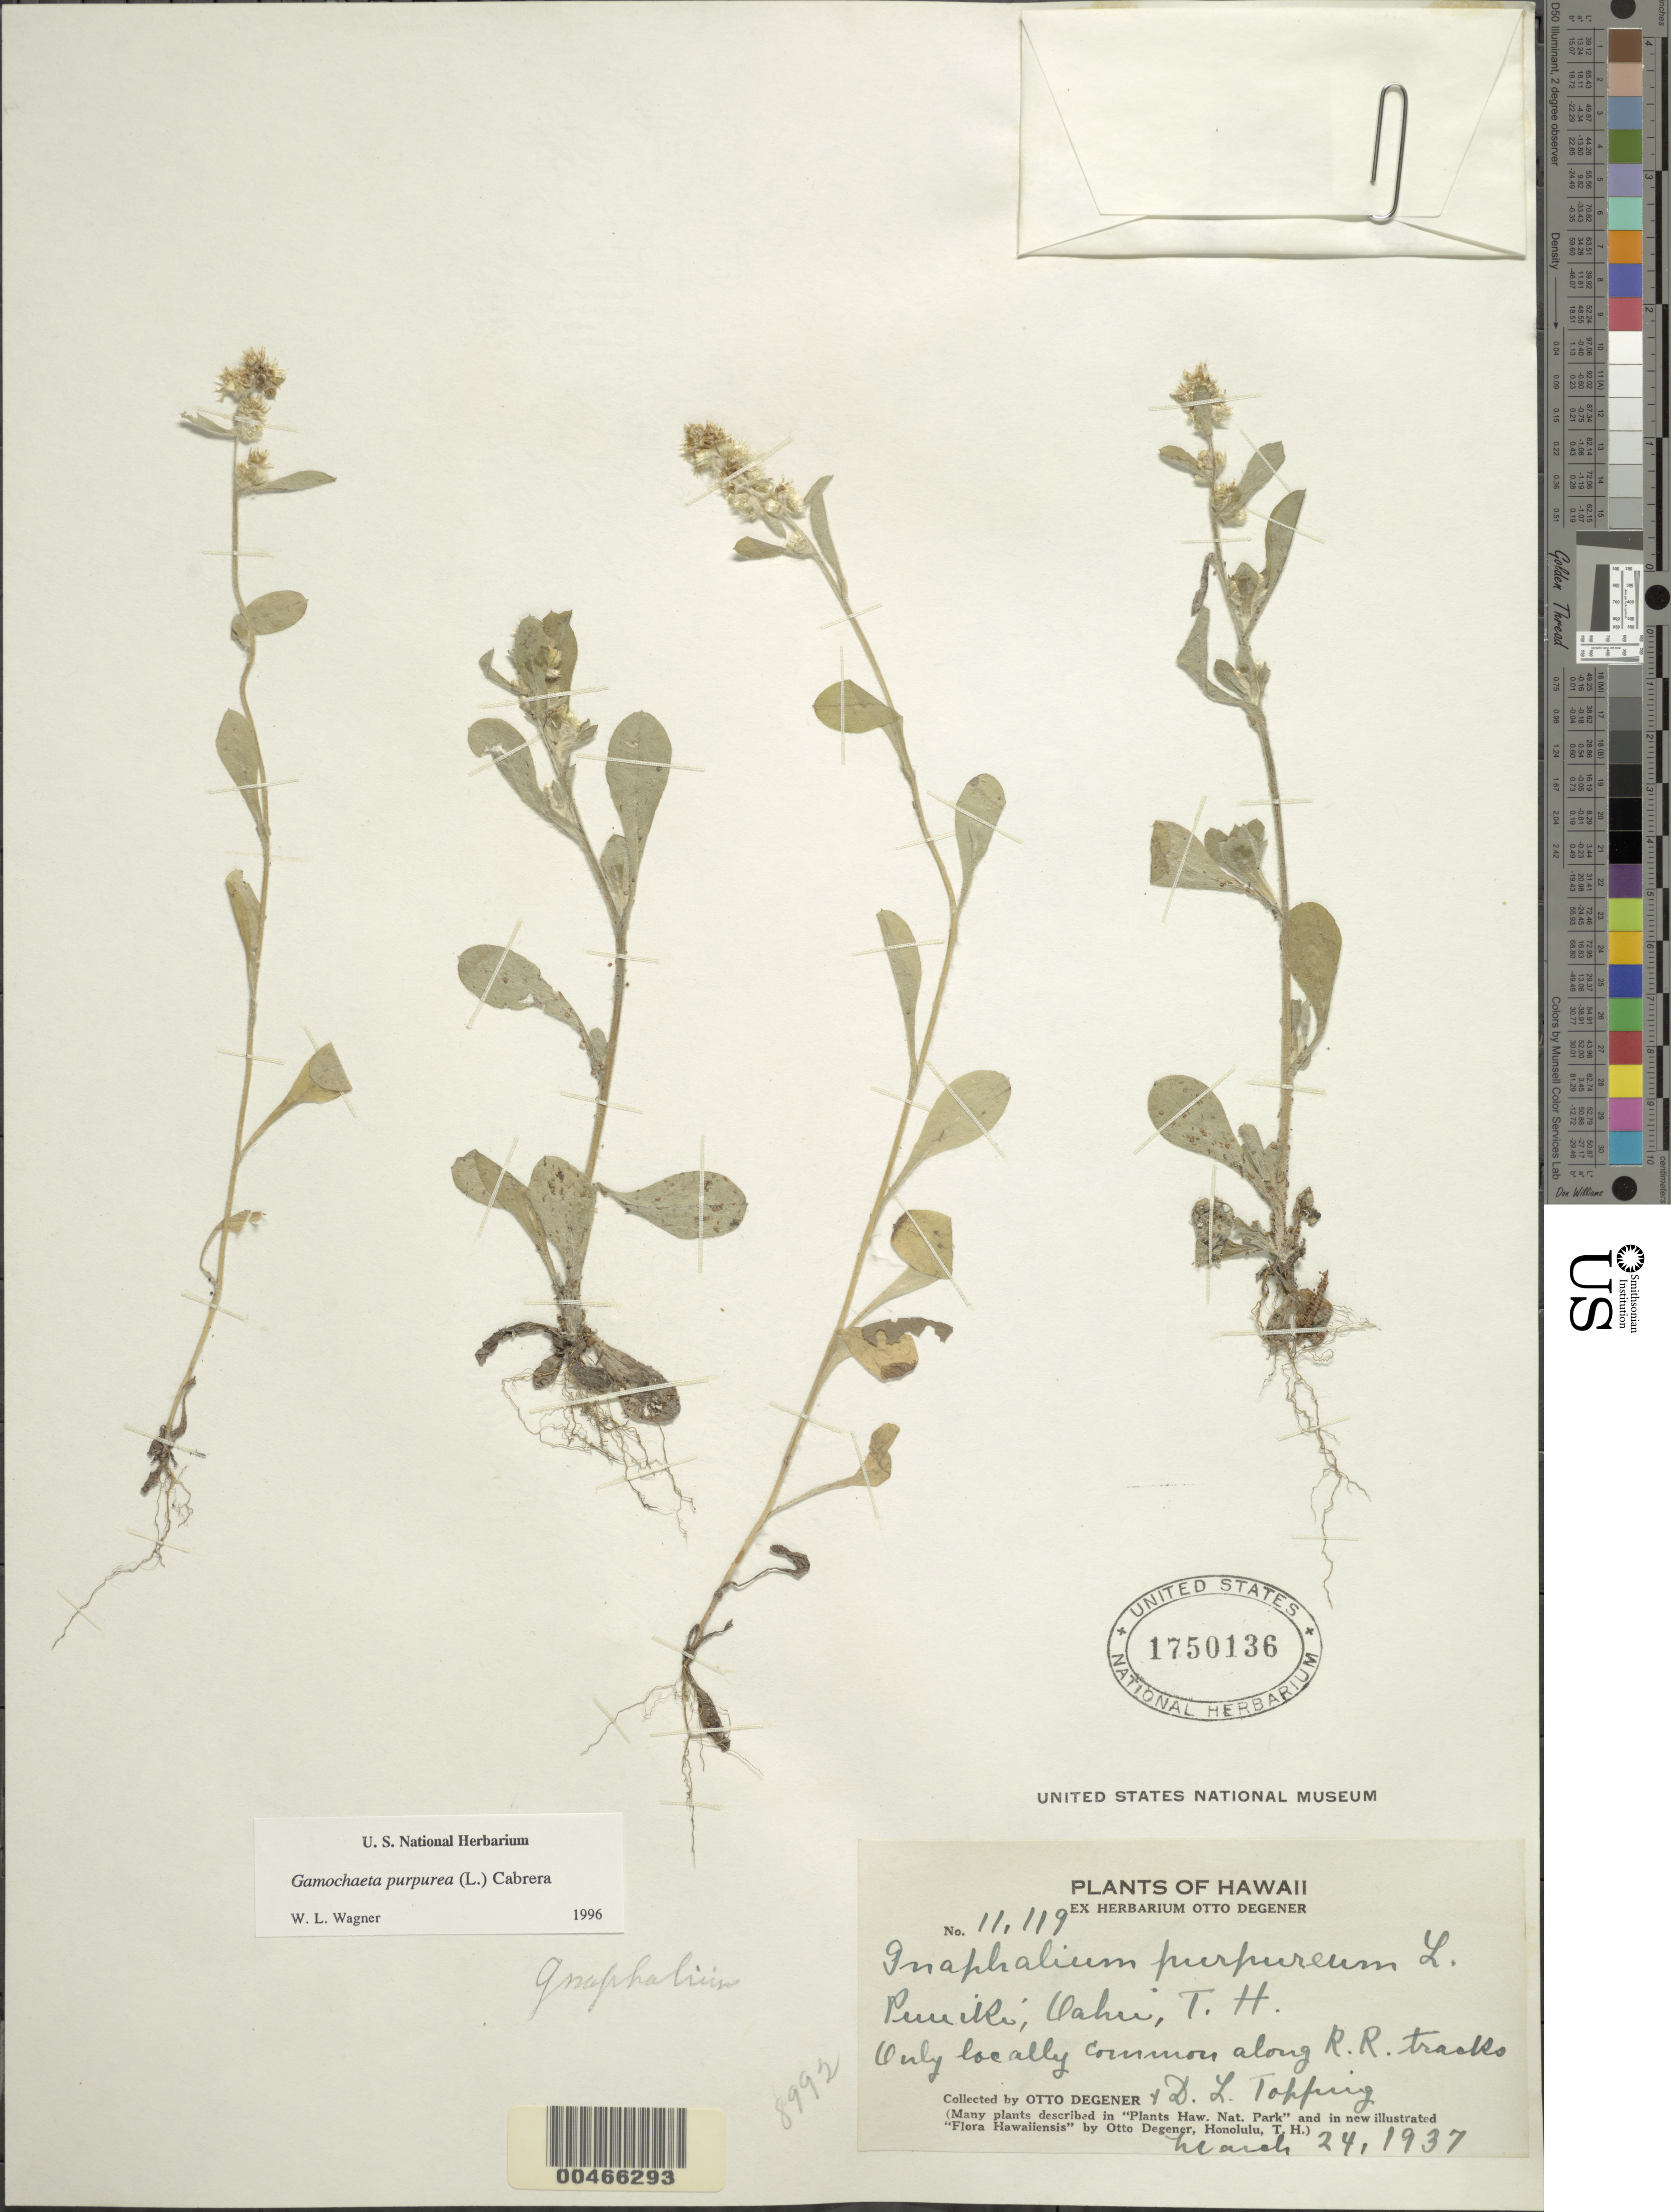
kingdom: Plantae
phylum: Tracheophyta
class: Magnoliopsida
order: Asterales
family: Asteraceae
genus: Gamochaeta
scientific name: Gamochaeta purpurea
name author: (L.) Cabrera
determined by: Wagner, W. L., (BOT), Smithsonian Institution - National Museum of Natural History (UNITED STATES)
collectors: O. Degener & D. L. Topping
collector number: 11119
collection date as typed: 24 Mar 1937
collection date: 1937-03-24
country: United States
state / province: Hawaii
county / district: Honolulu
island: Oahu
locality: Puuiki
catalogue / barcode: US 1750136